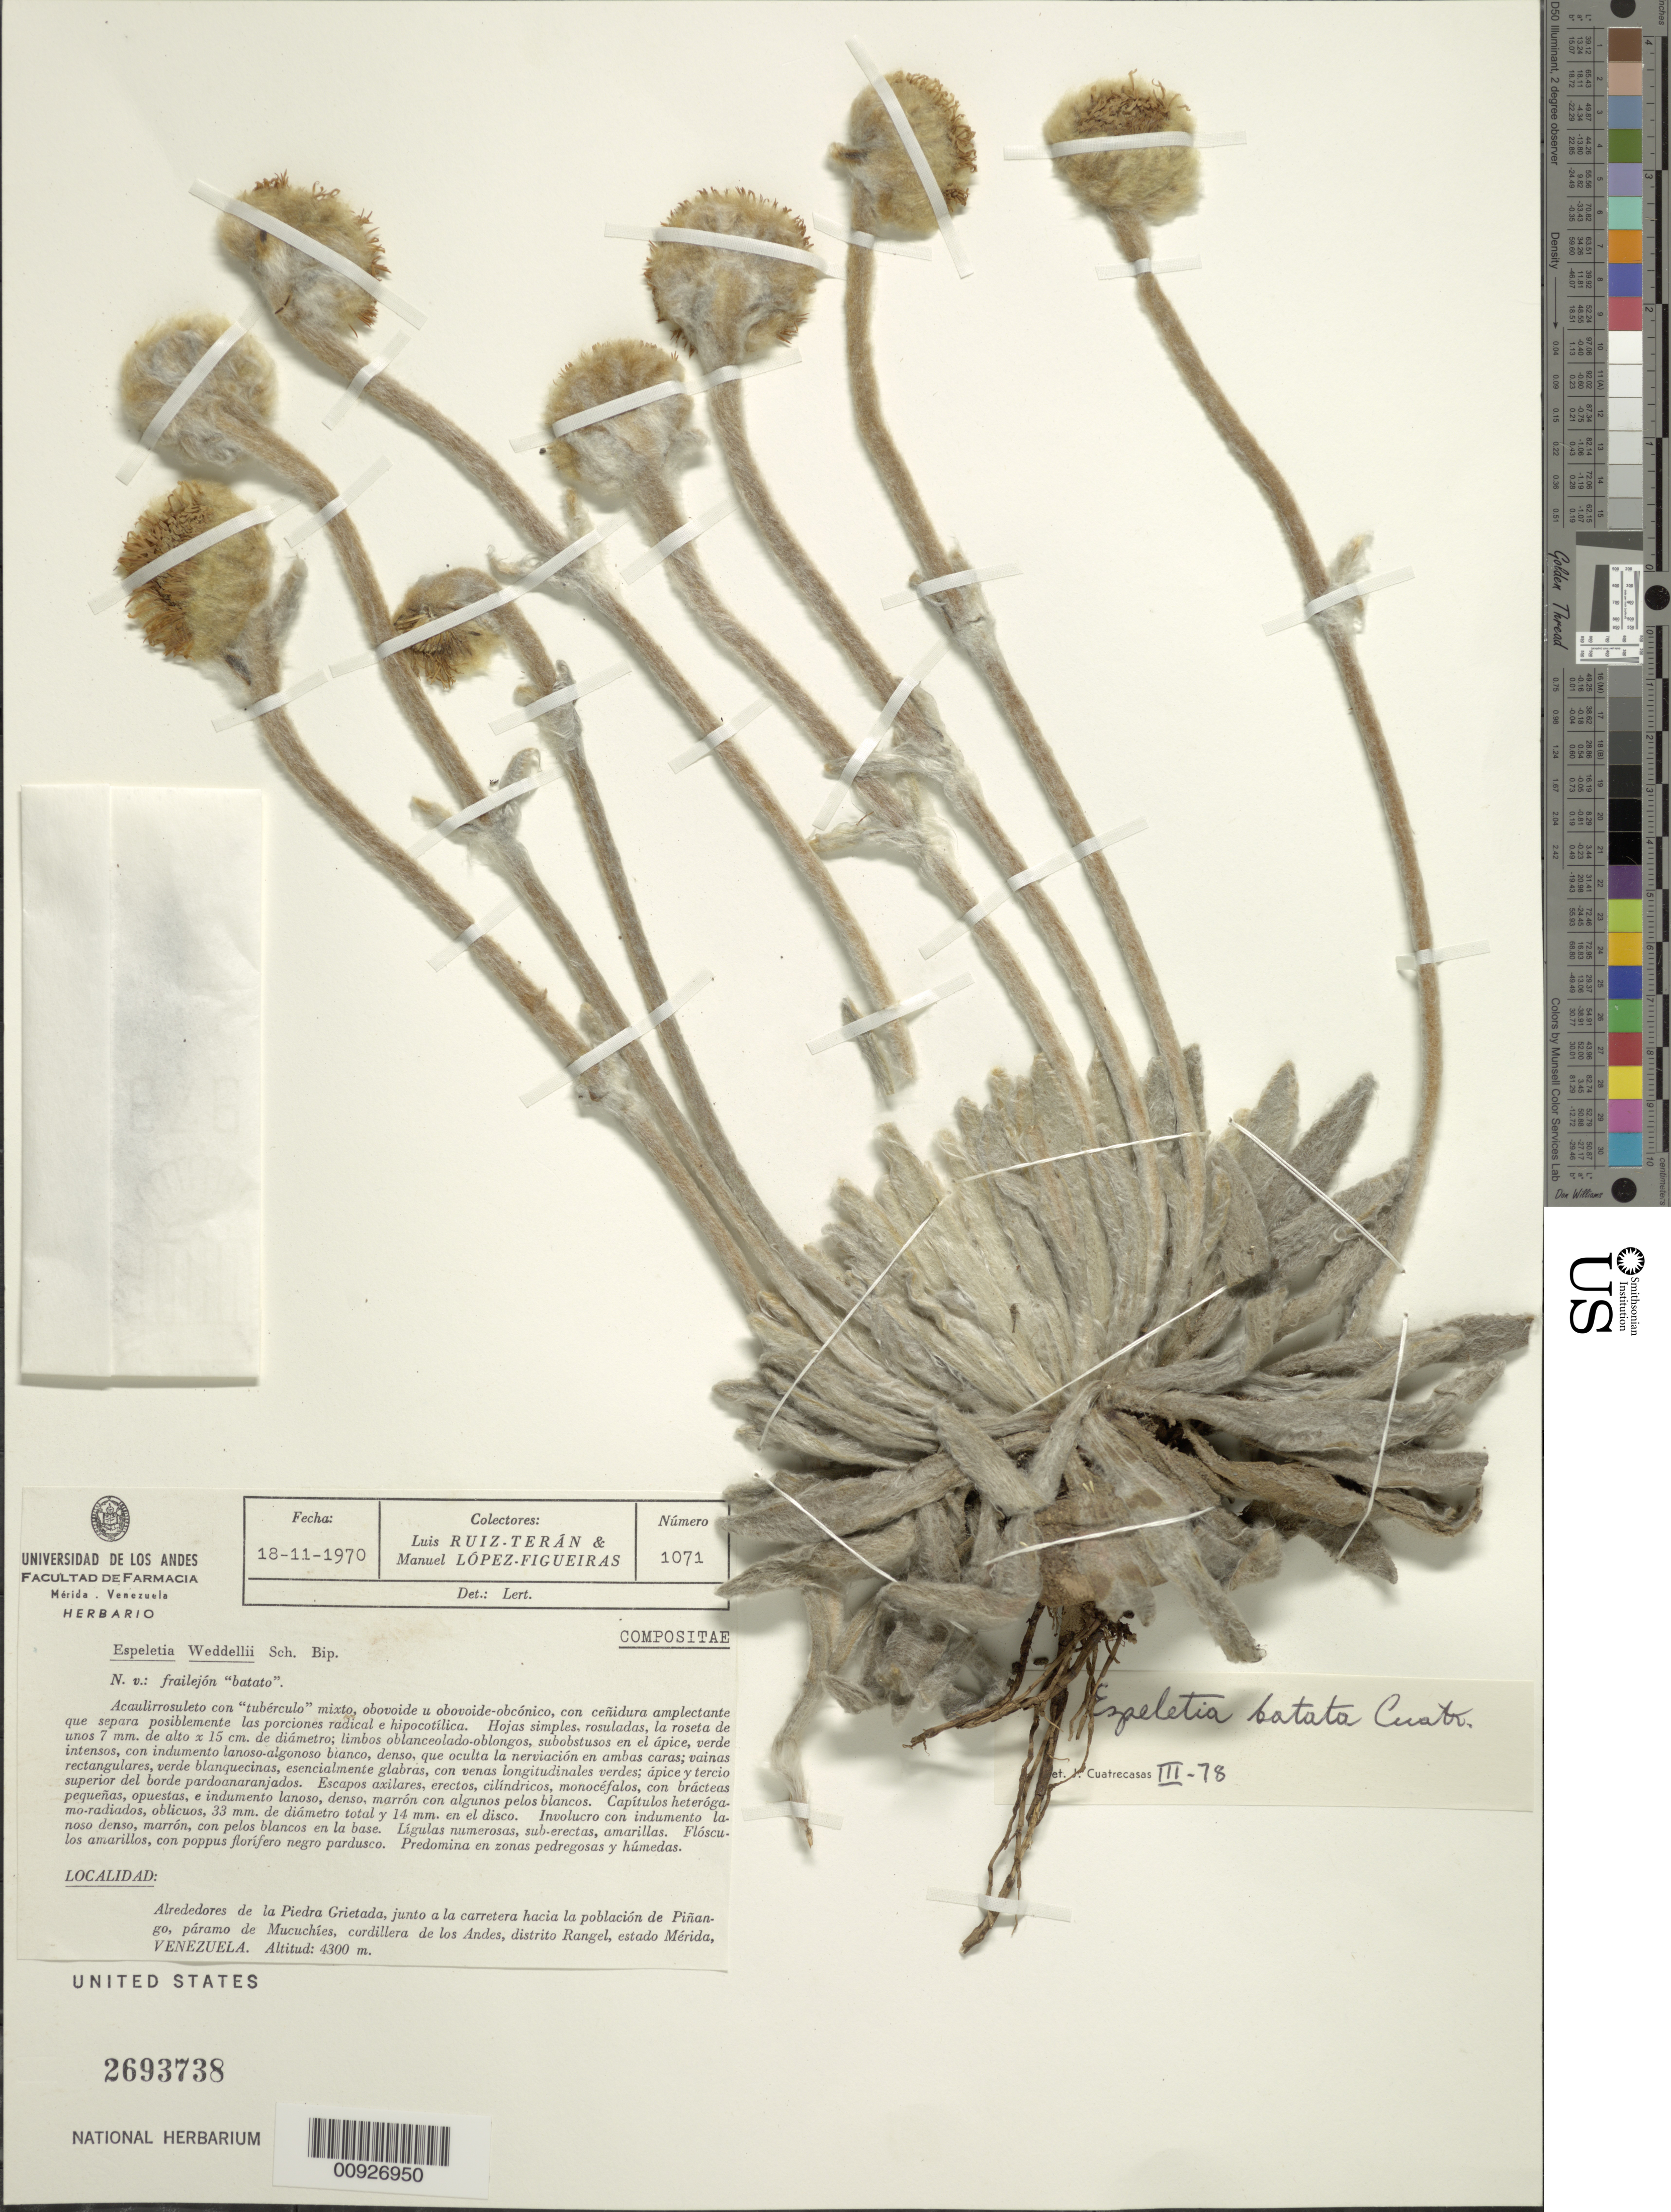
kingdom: Plantae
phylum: Tracheophyta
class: Magnoliopsida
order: Asterales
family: Asteraceae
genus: Espeletia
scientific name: Espeletia batata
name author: Cuatrec.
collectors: L. E. Ruíz-Terán & M. López Figueiras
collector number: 1071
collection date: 1970-11-18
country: Venezuela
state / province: Mérida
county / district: Rangel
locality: Páramo de Mucuchíes. Alredores de la Piedra Grietada, junto a al carretera hacia la población de Piñango, páramo de Mucuchíes, cordillera de los Andes.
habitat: Predomina en zonas pedregosas y húmedas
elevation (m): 4300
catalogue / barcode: US 2693738